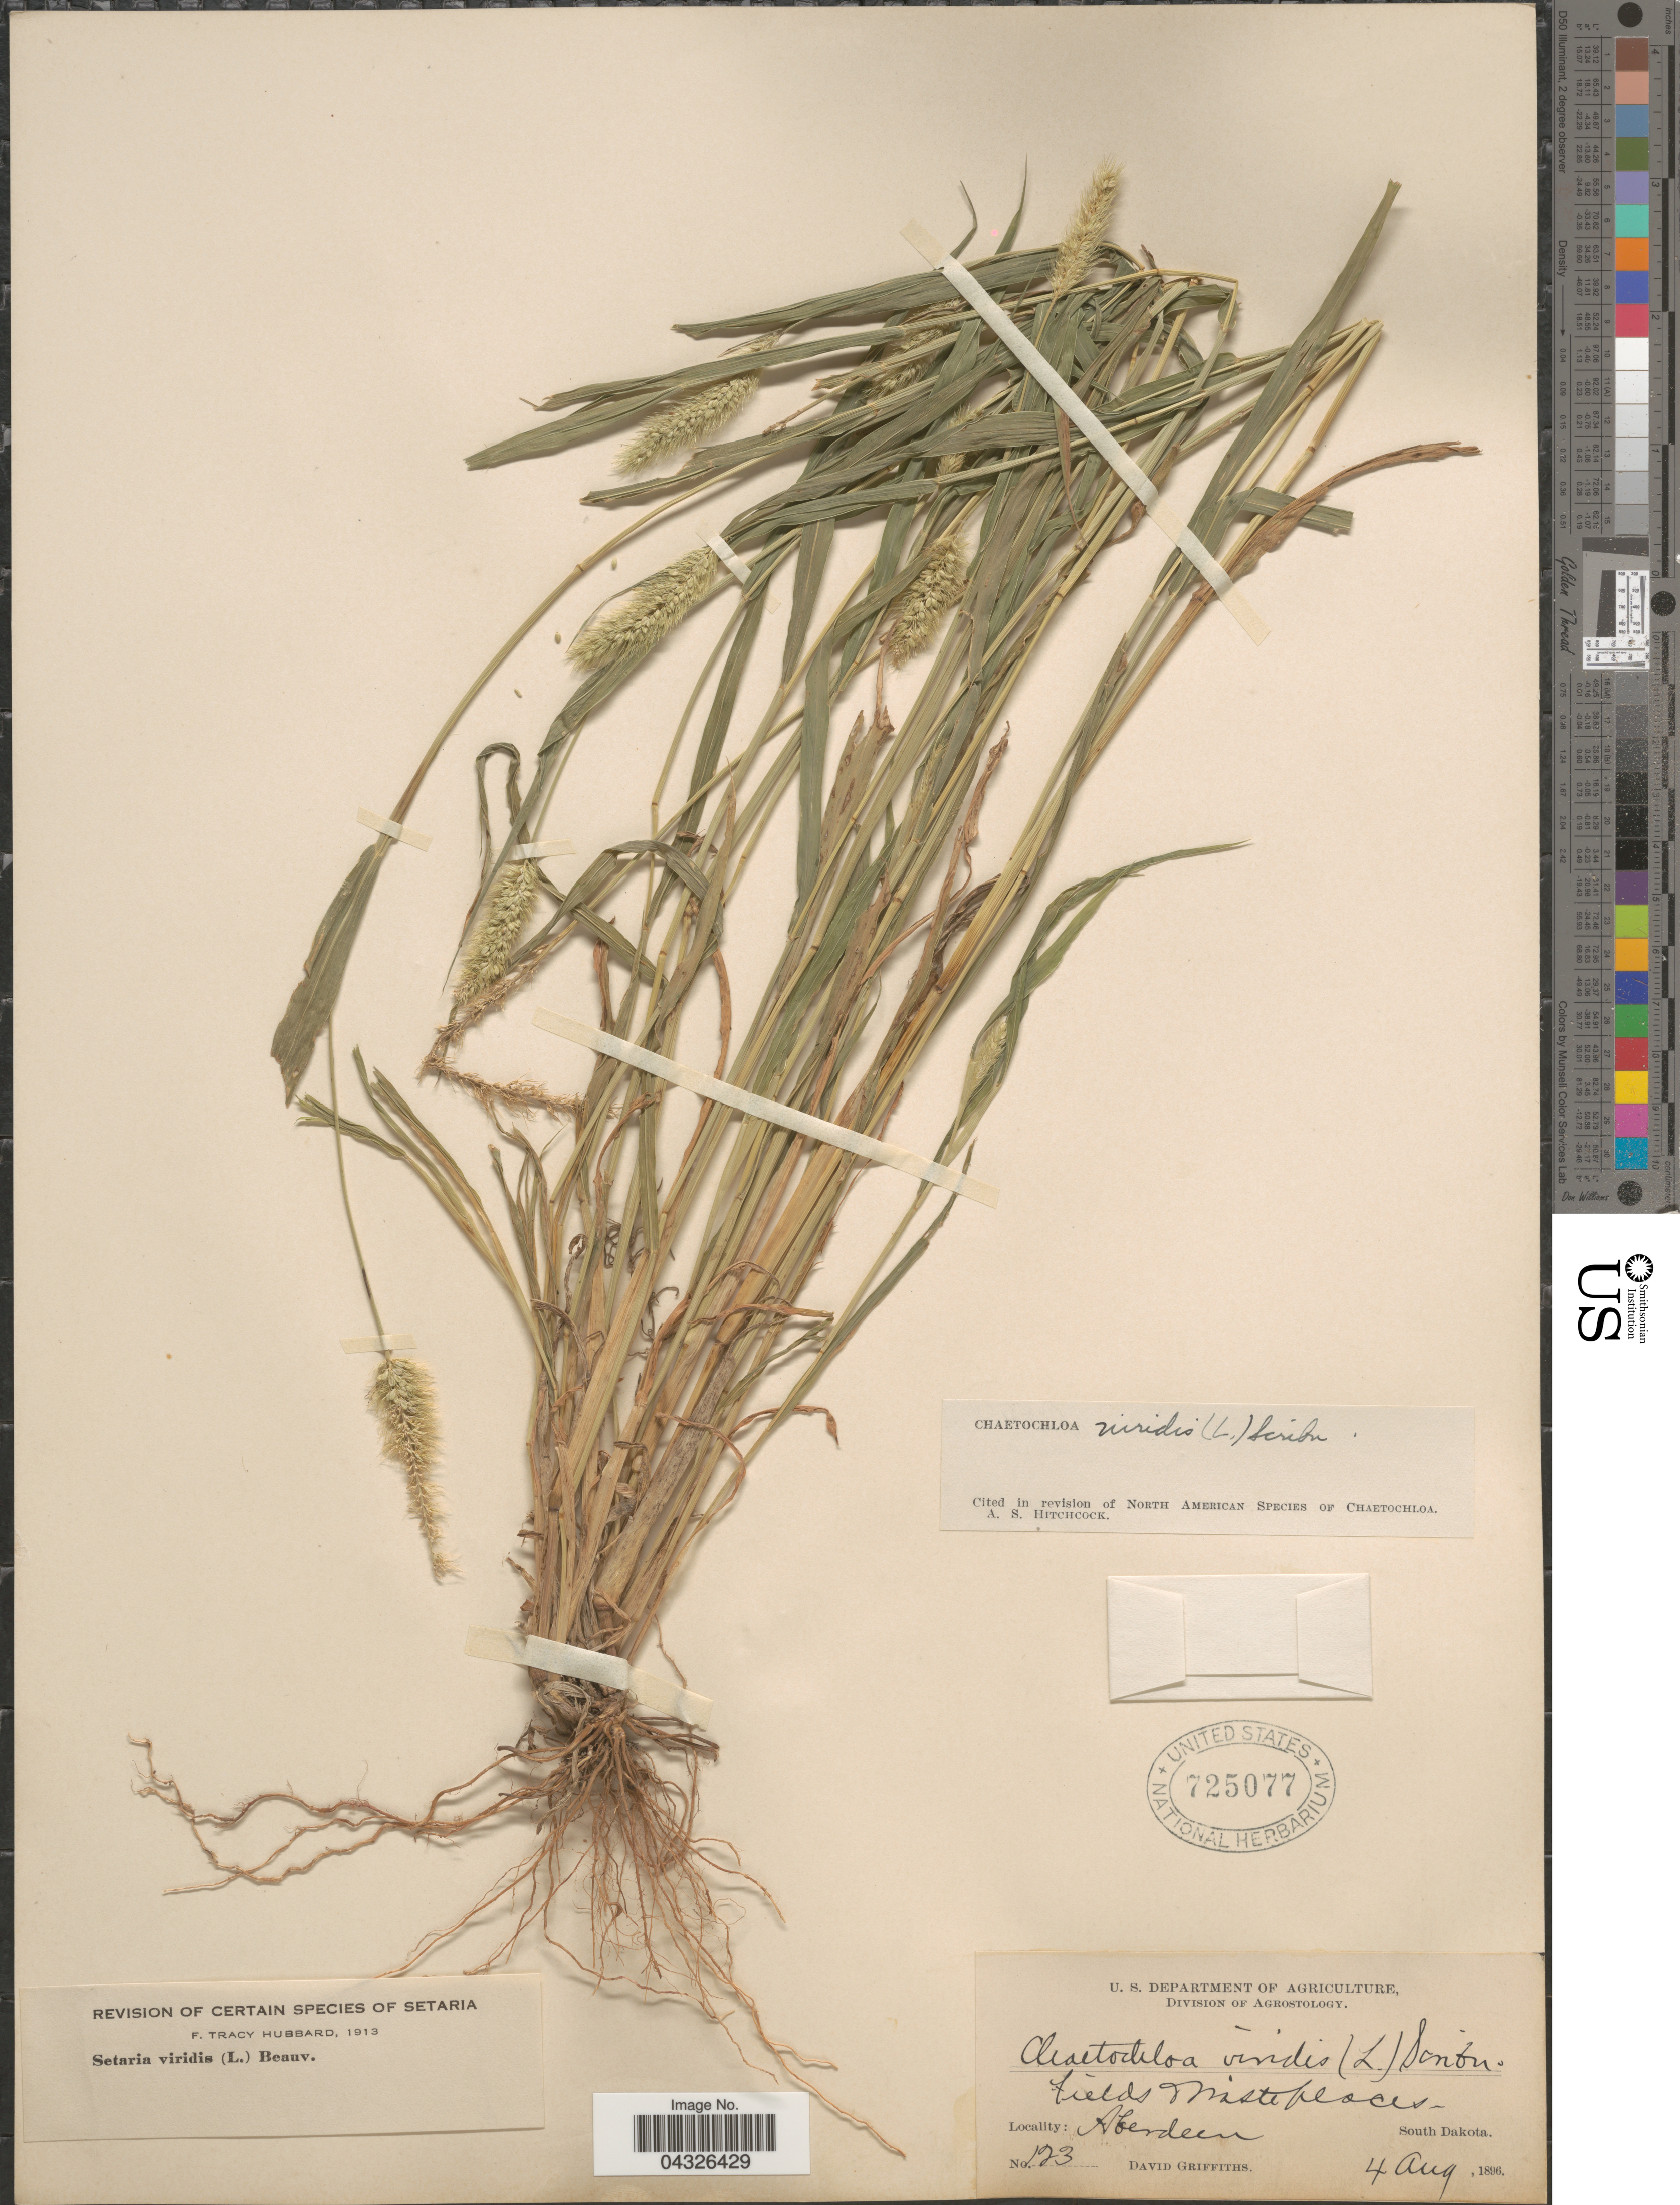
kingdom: Plantae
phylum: Tracheophyta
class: Liliopsida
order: Poales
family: Poaceae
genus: Setaria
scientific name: Setaria viridis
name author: (L.) P. Beauv.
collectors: D. Griffiths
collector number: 123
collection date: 1896-08-04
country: United States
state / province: South Dakota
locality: Fields & Waste places. Aberdeen.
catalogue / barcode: US 725077